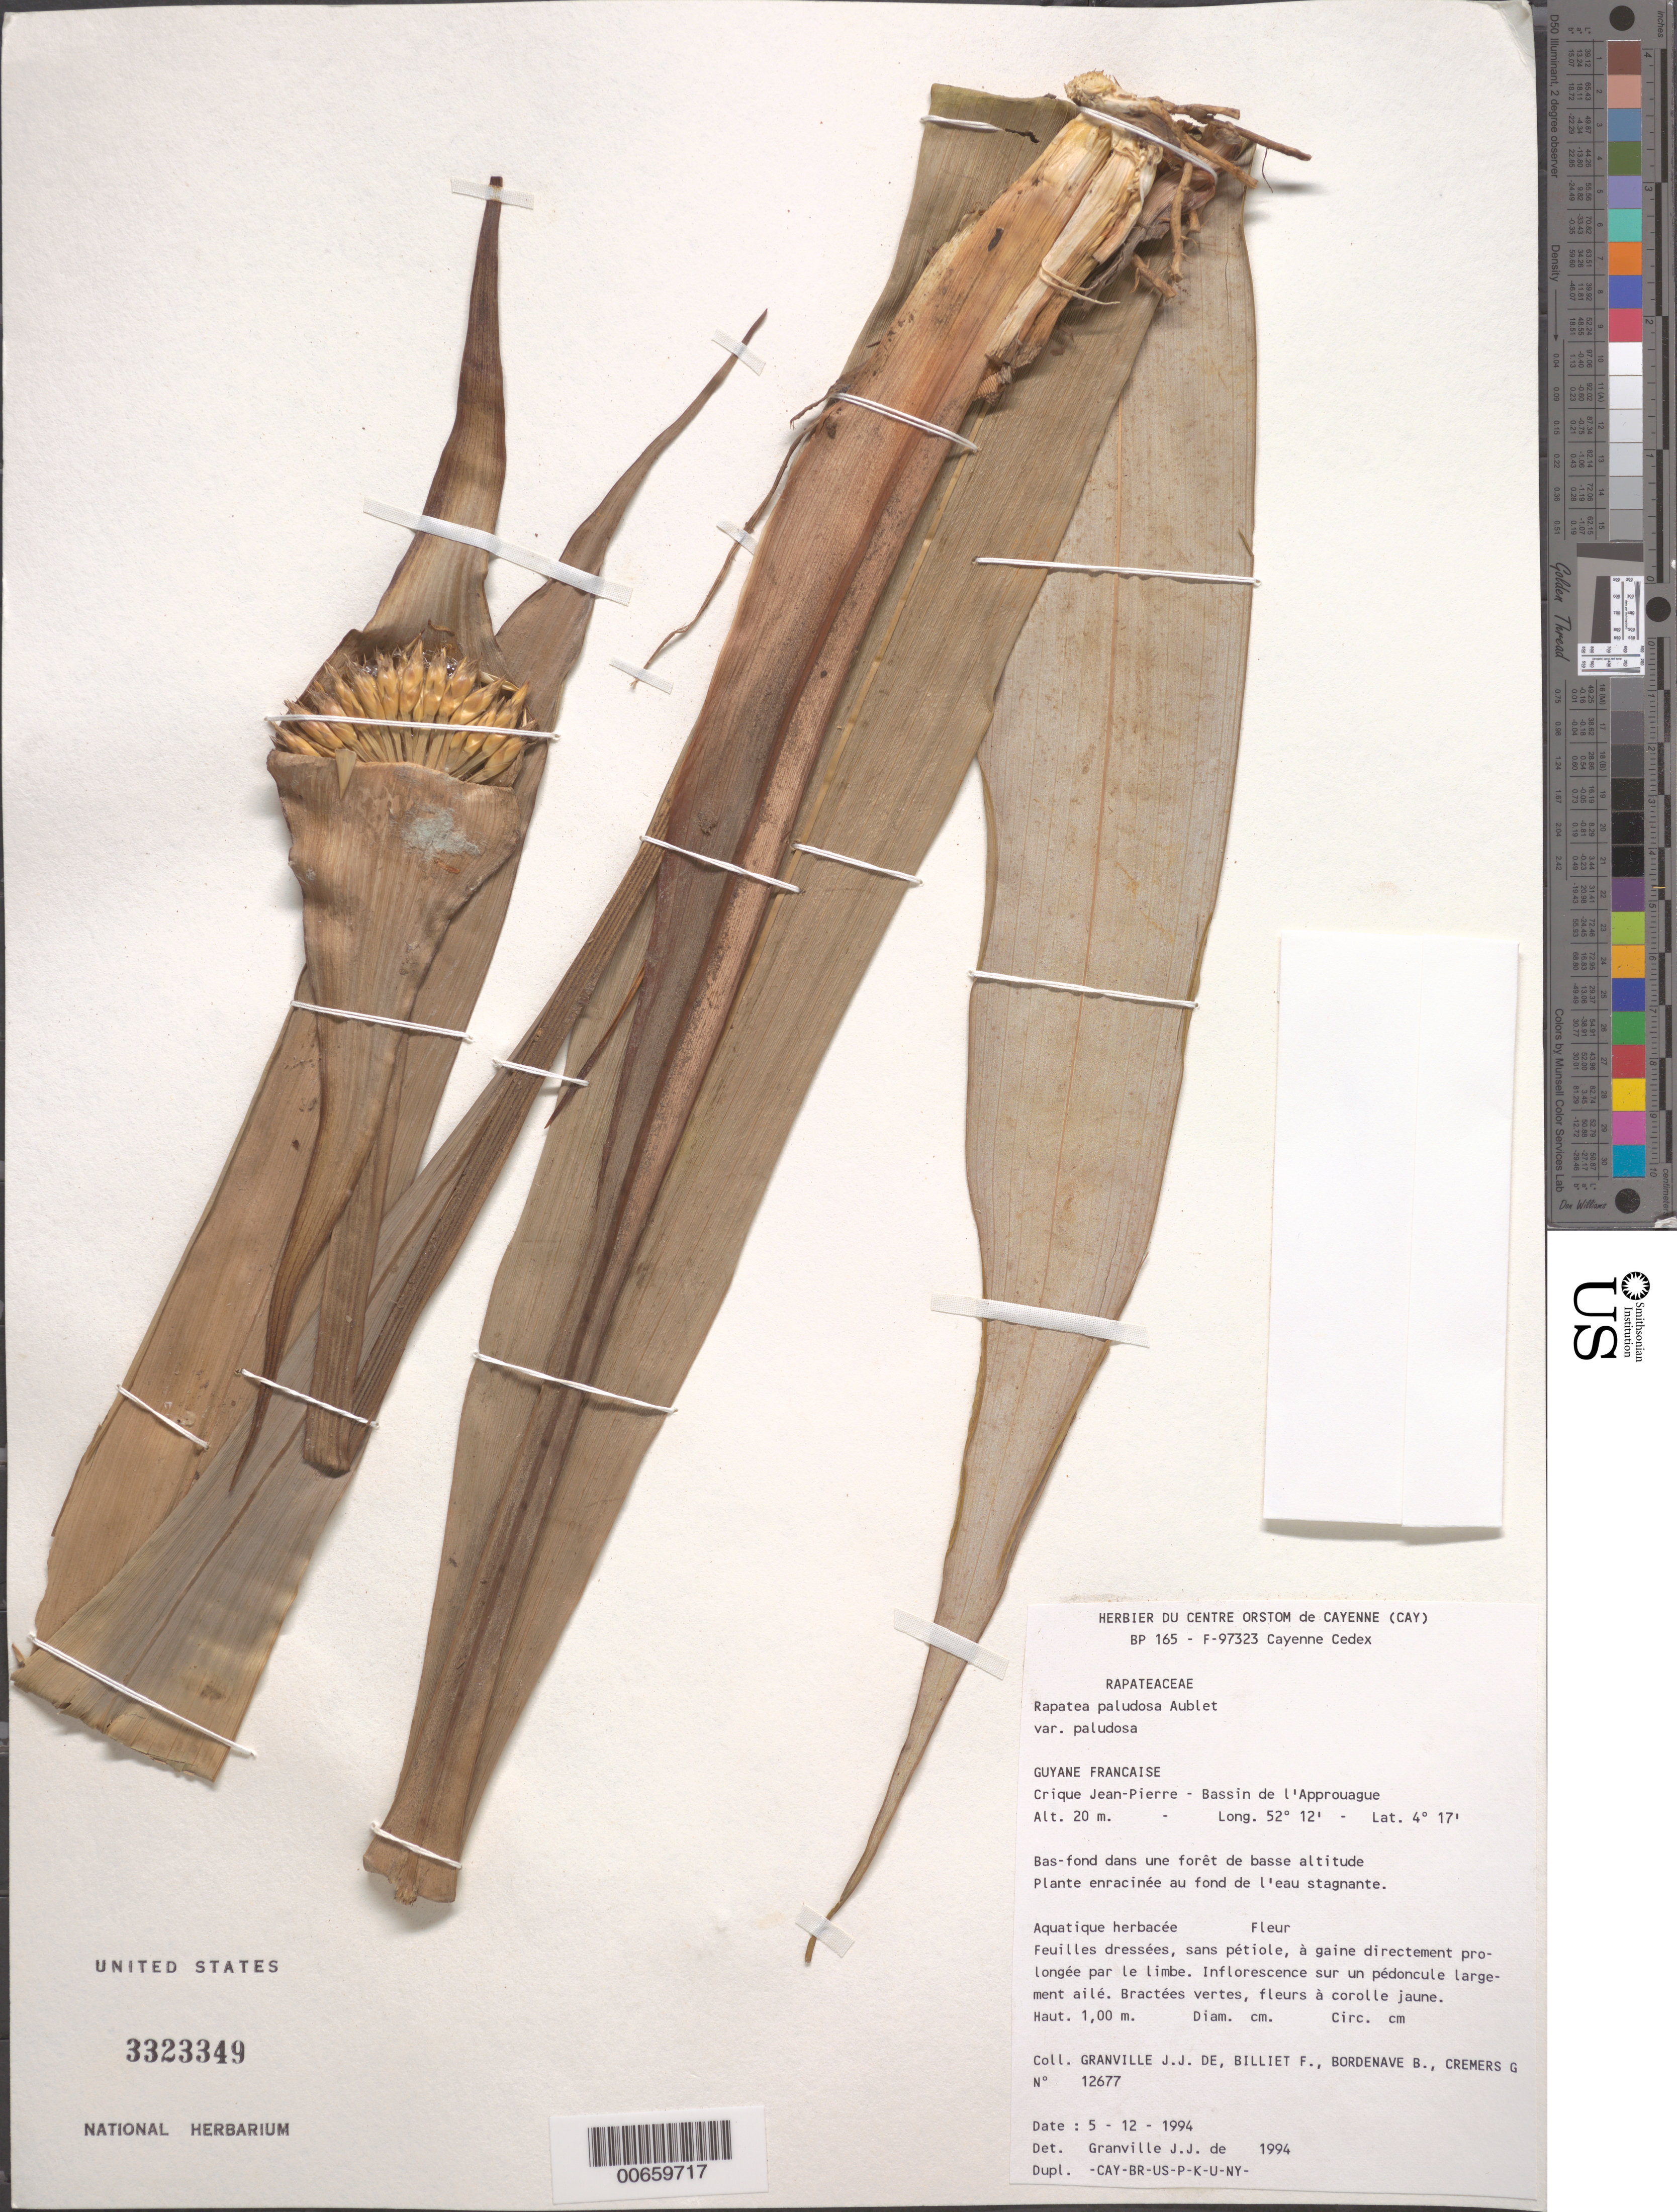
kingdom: Plantae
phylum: Tracheophyta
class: Liliopsida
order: Poales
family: Rapateaceae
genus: Rapatea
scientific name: Rapatea paludosa var. paludosa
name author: Aubl.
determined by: Granville, J. J. de, (CAY), Institut de Recherche pour le Developpement (IRD) (FRENCH GUIANA)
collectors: J.-J. de Granville, F. Billiet, B. Bordenave & G. Cremers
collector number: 12677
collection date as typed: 5-Dec-94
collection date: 1994-12-05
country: French Guiana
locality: Crique Jean-Pierre, Bassin de l'Approuague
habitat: Bas-fond dans une forêt de basse altitude, fond de l'eau stagnante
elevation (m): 20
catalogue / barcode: US 3323349